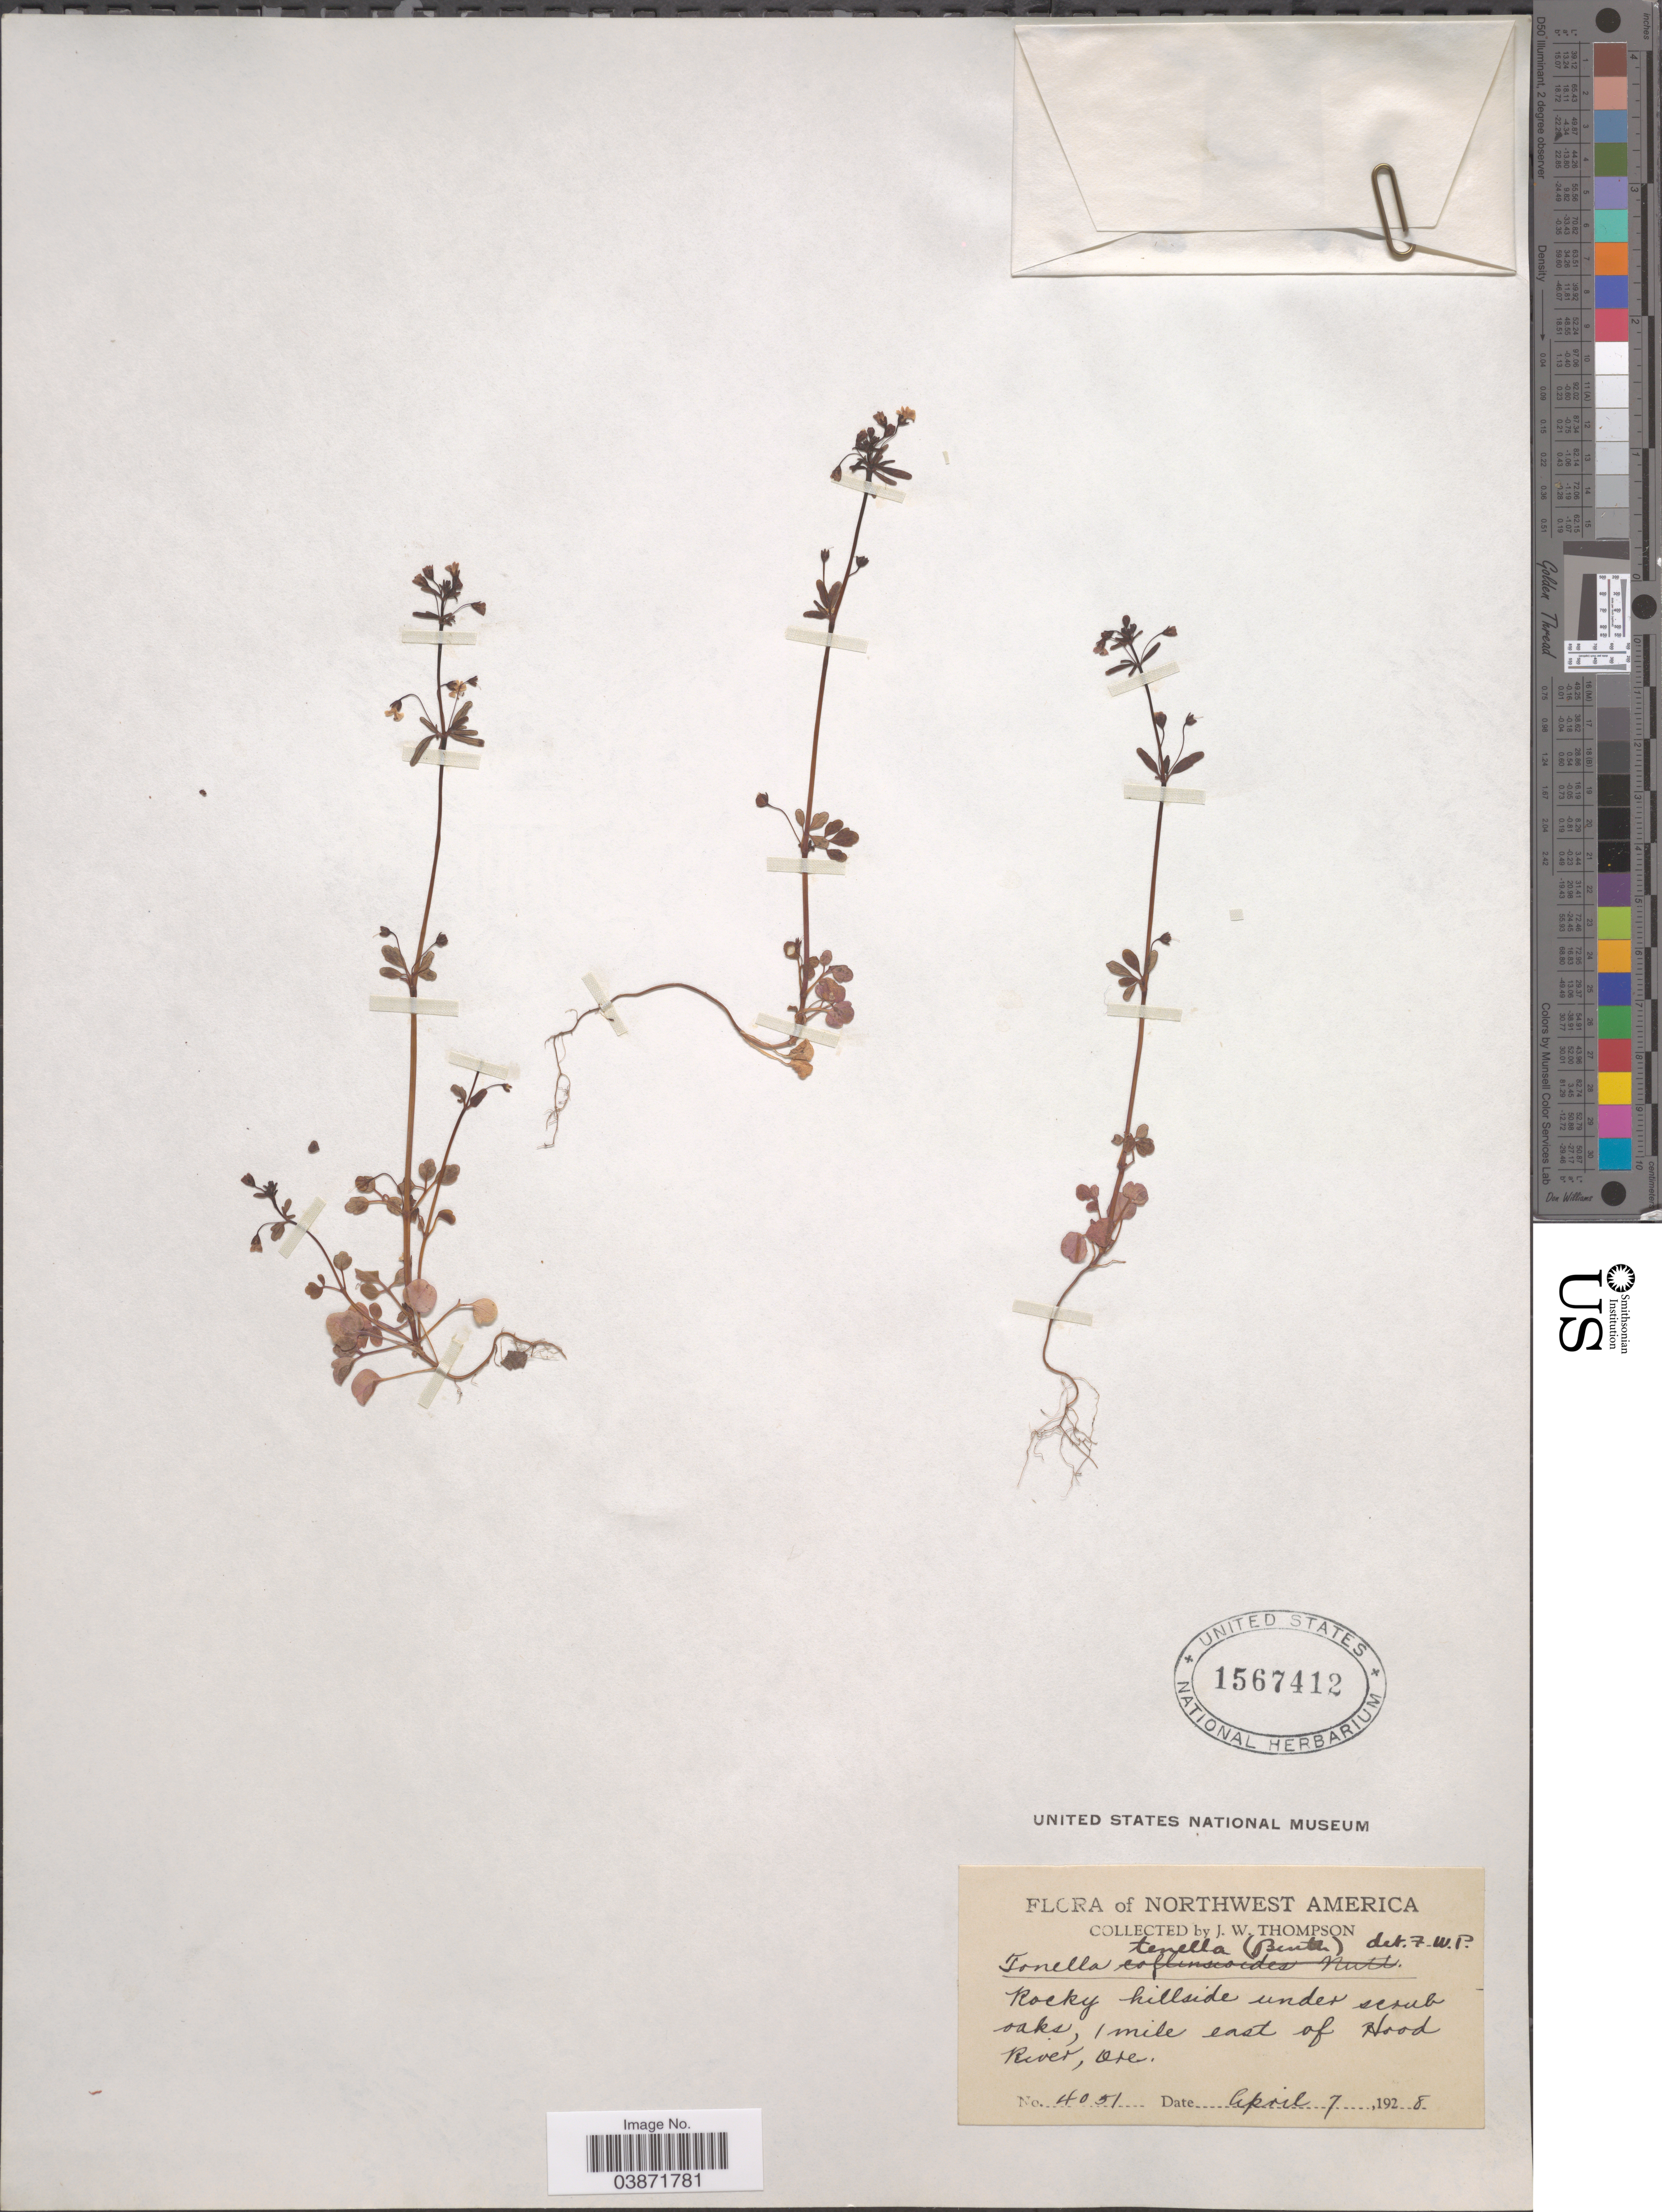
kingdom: Plantae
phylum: Tracheophyta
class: Magnoliopsida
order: Lamiales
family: Plantaginaceae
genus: Tonella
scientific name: Tonella tenella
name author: (Benth.) A. Heller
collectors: J. Thompson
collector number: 4051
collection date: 1928-04-07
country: United States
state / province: Oregon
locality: Northwest America. 1 mile east of Hood River.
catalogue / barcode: US 1567412